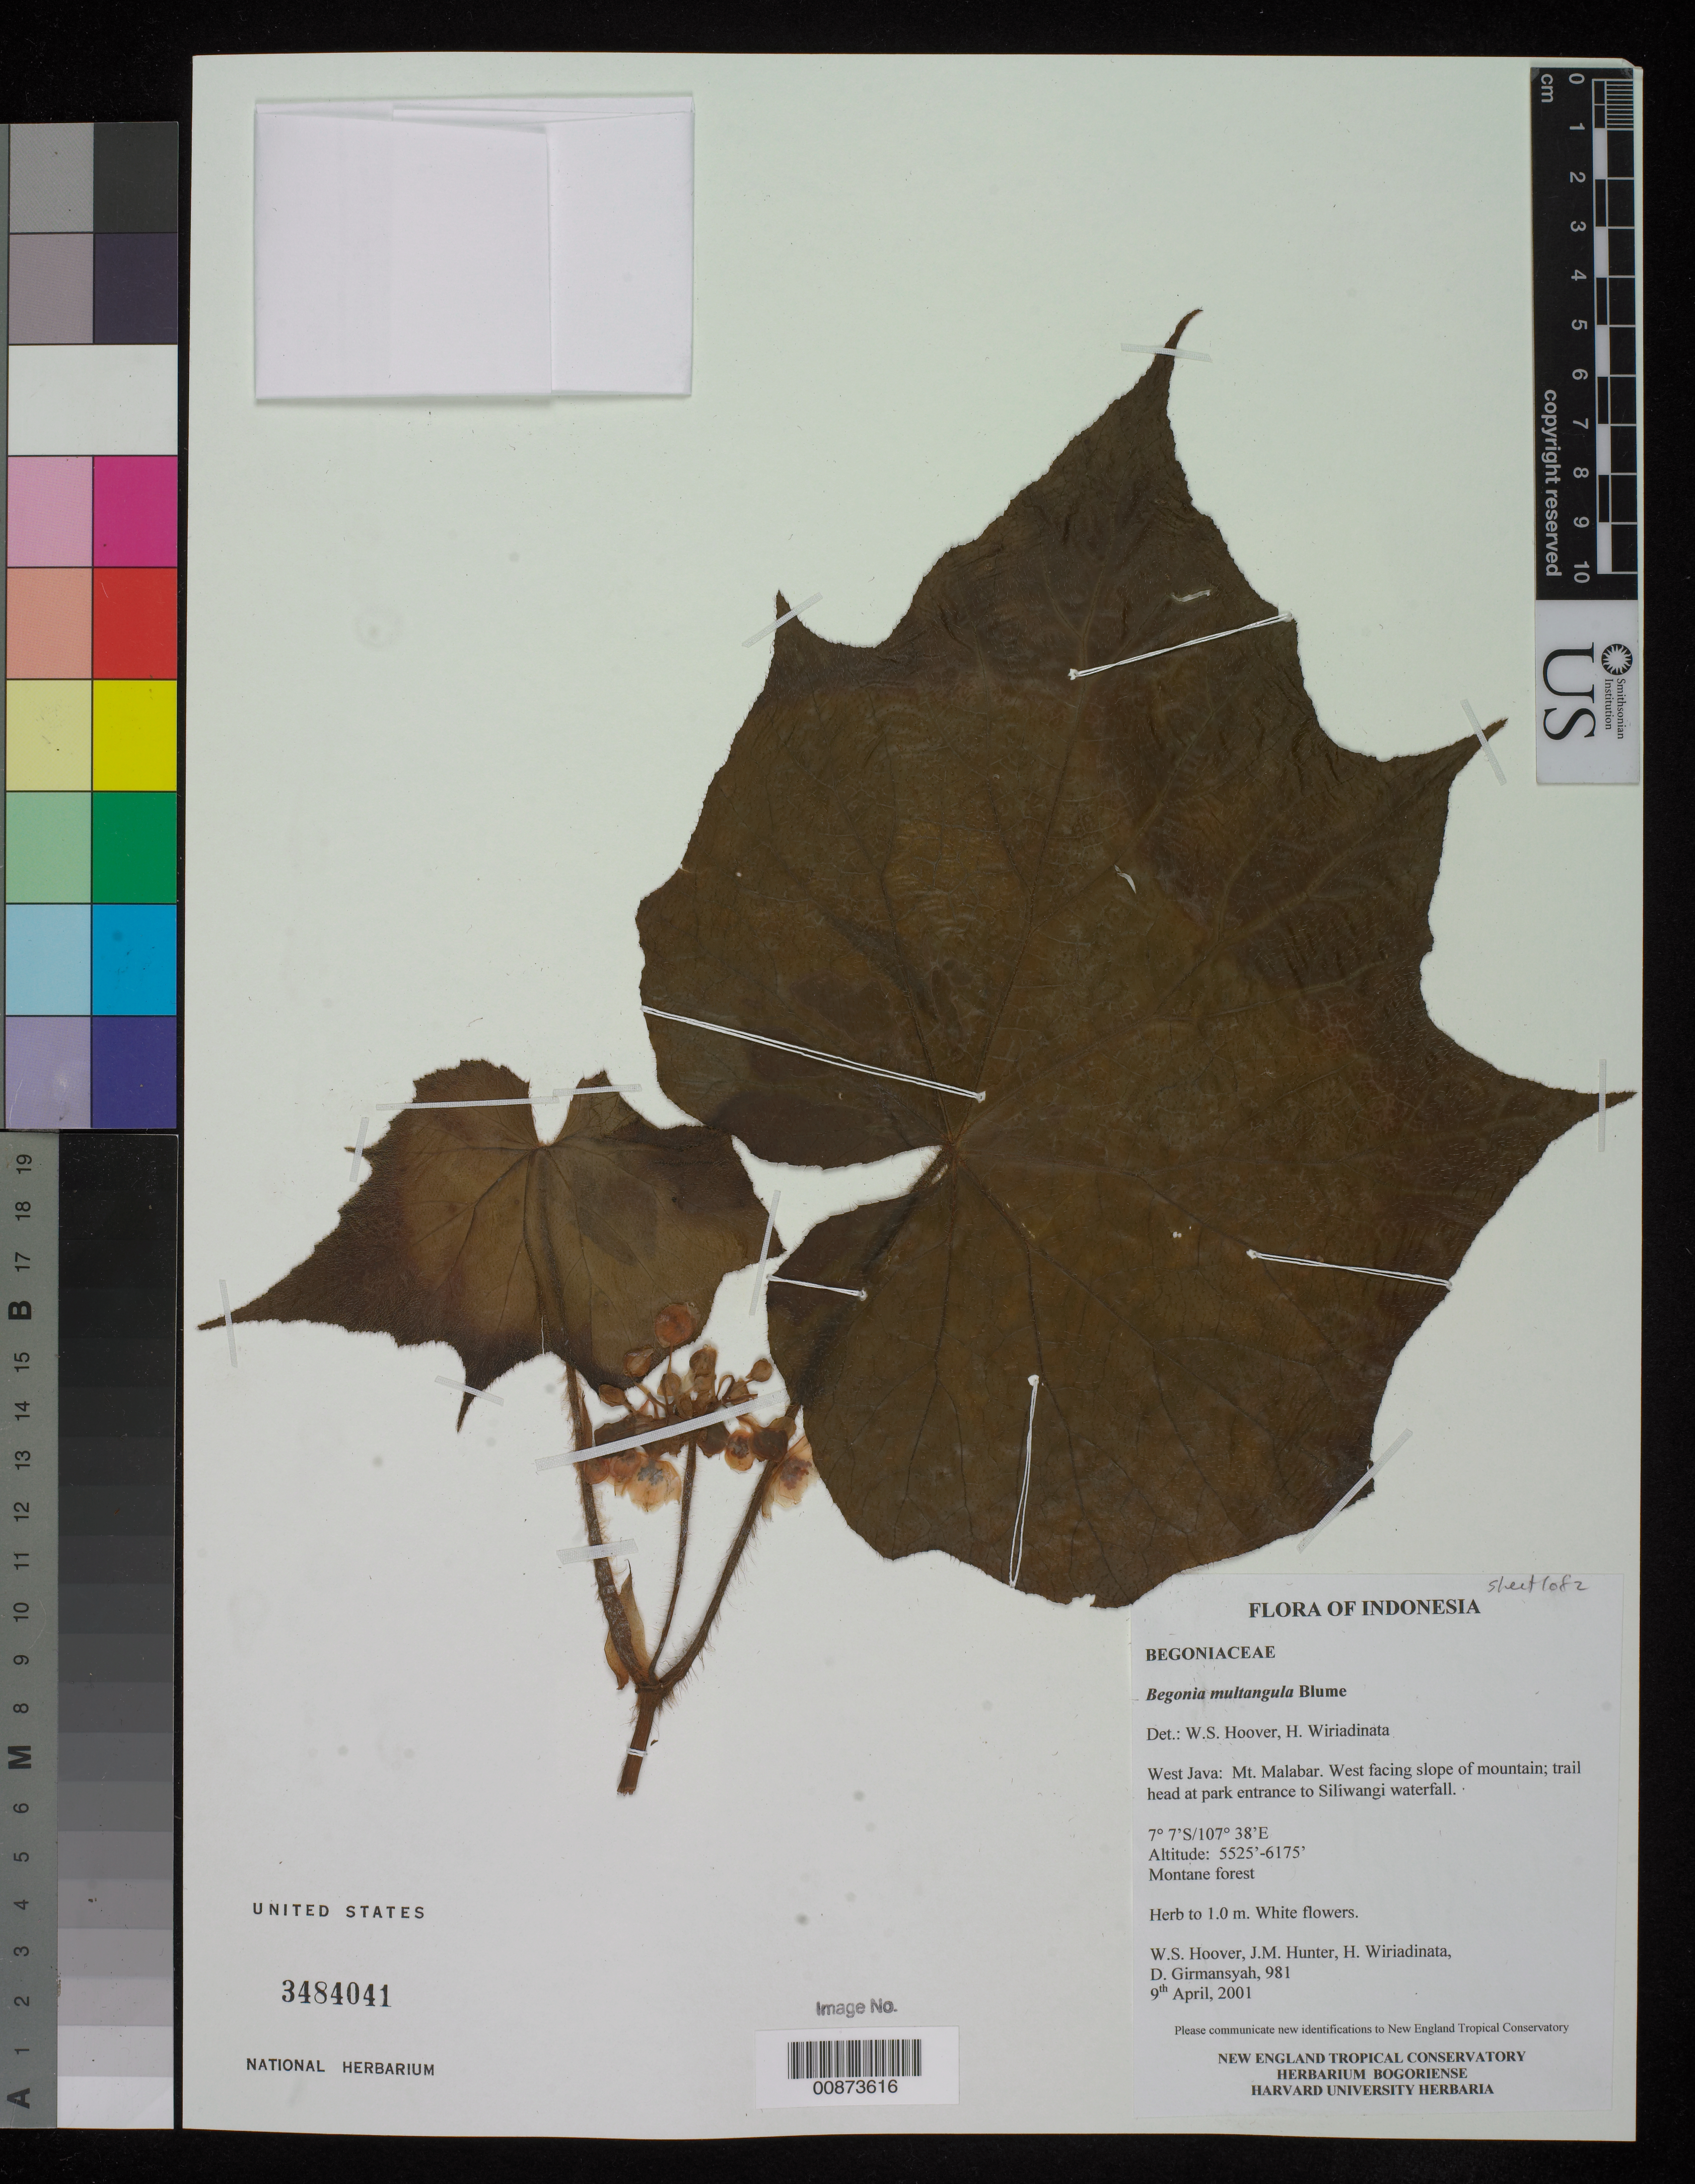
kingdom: Plantae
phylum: Tracheophyta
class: Magnoliopsida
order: Cucurbitales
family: Begoniaceae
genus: Begonia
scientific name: Begonia multangula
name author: Blume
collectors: W. S. Hoover, J. Hunter, H. Wiriadinata & D. Girmansyah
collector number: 981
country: Indonesia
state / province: Java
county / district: Jawa Barat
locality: Mt. Malabar.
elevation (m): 1684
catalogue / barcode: US 3484041